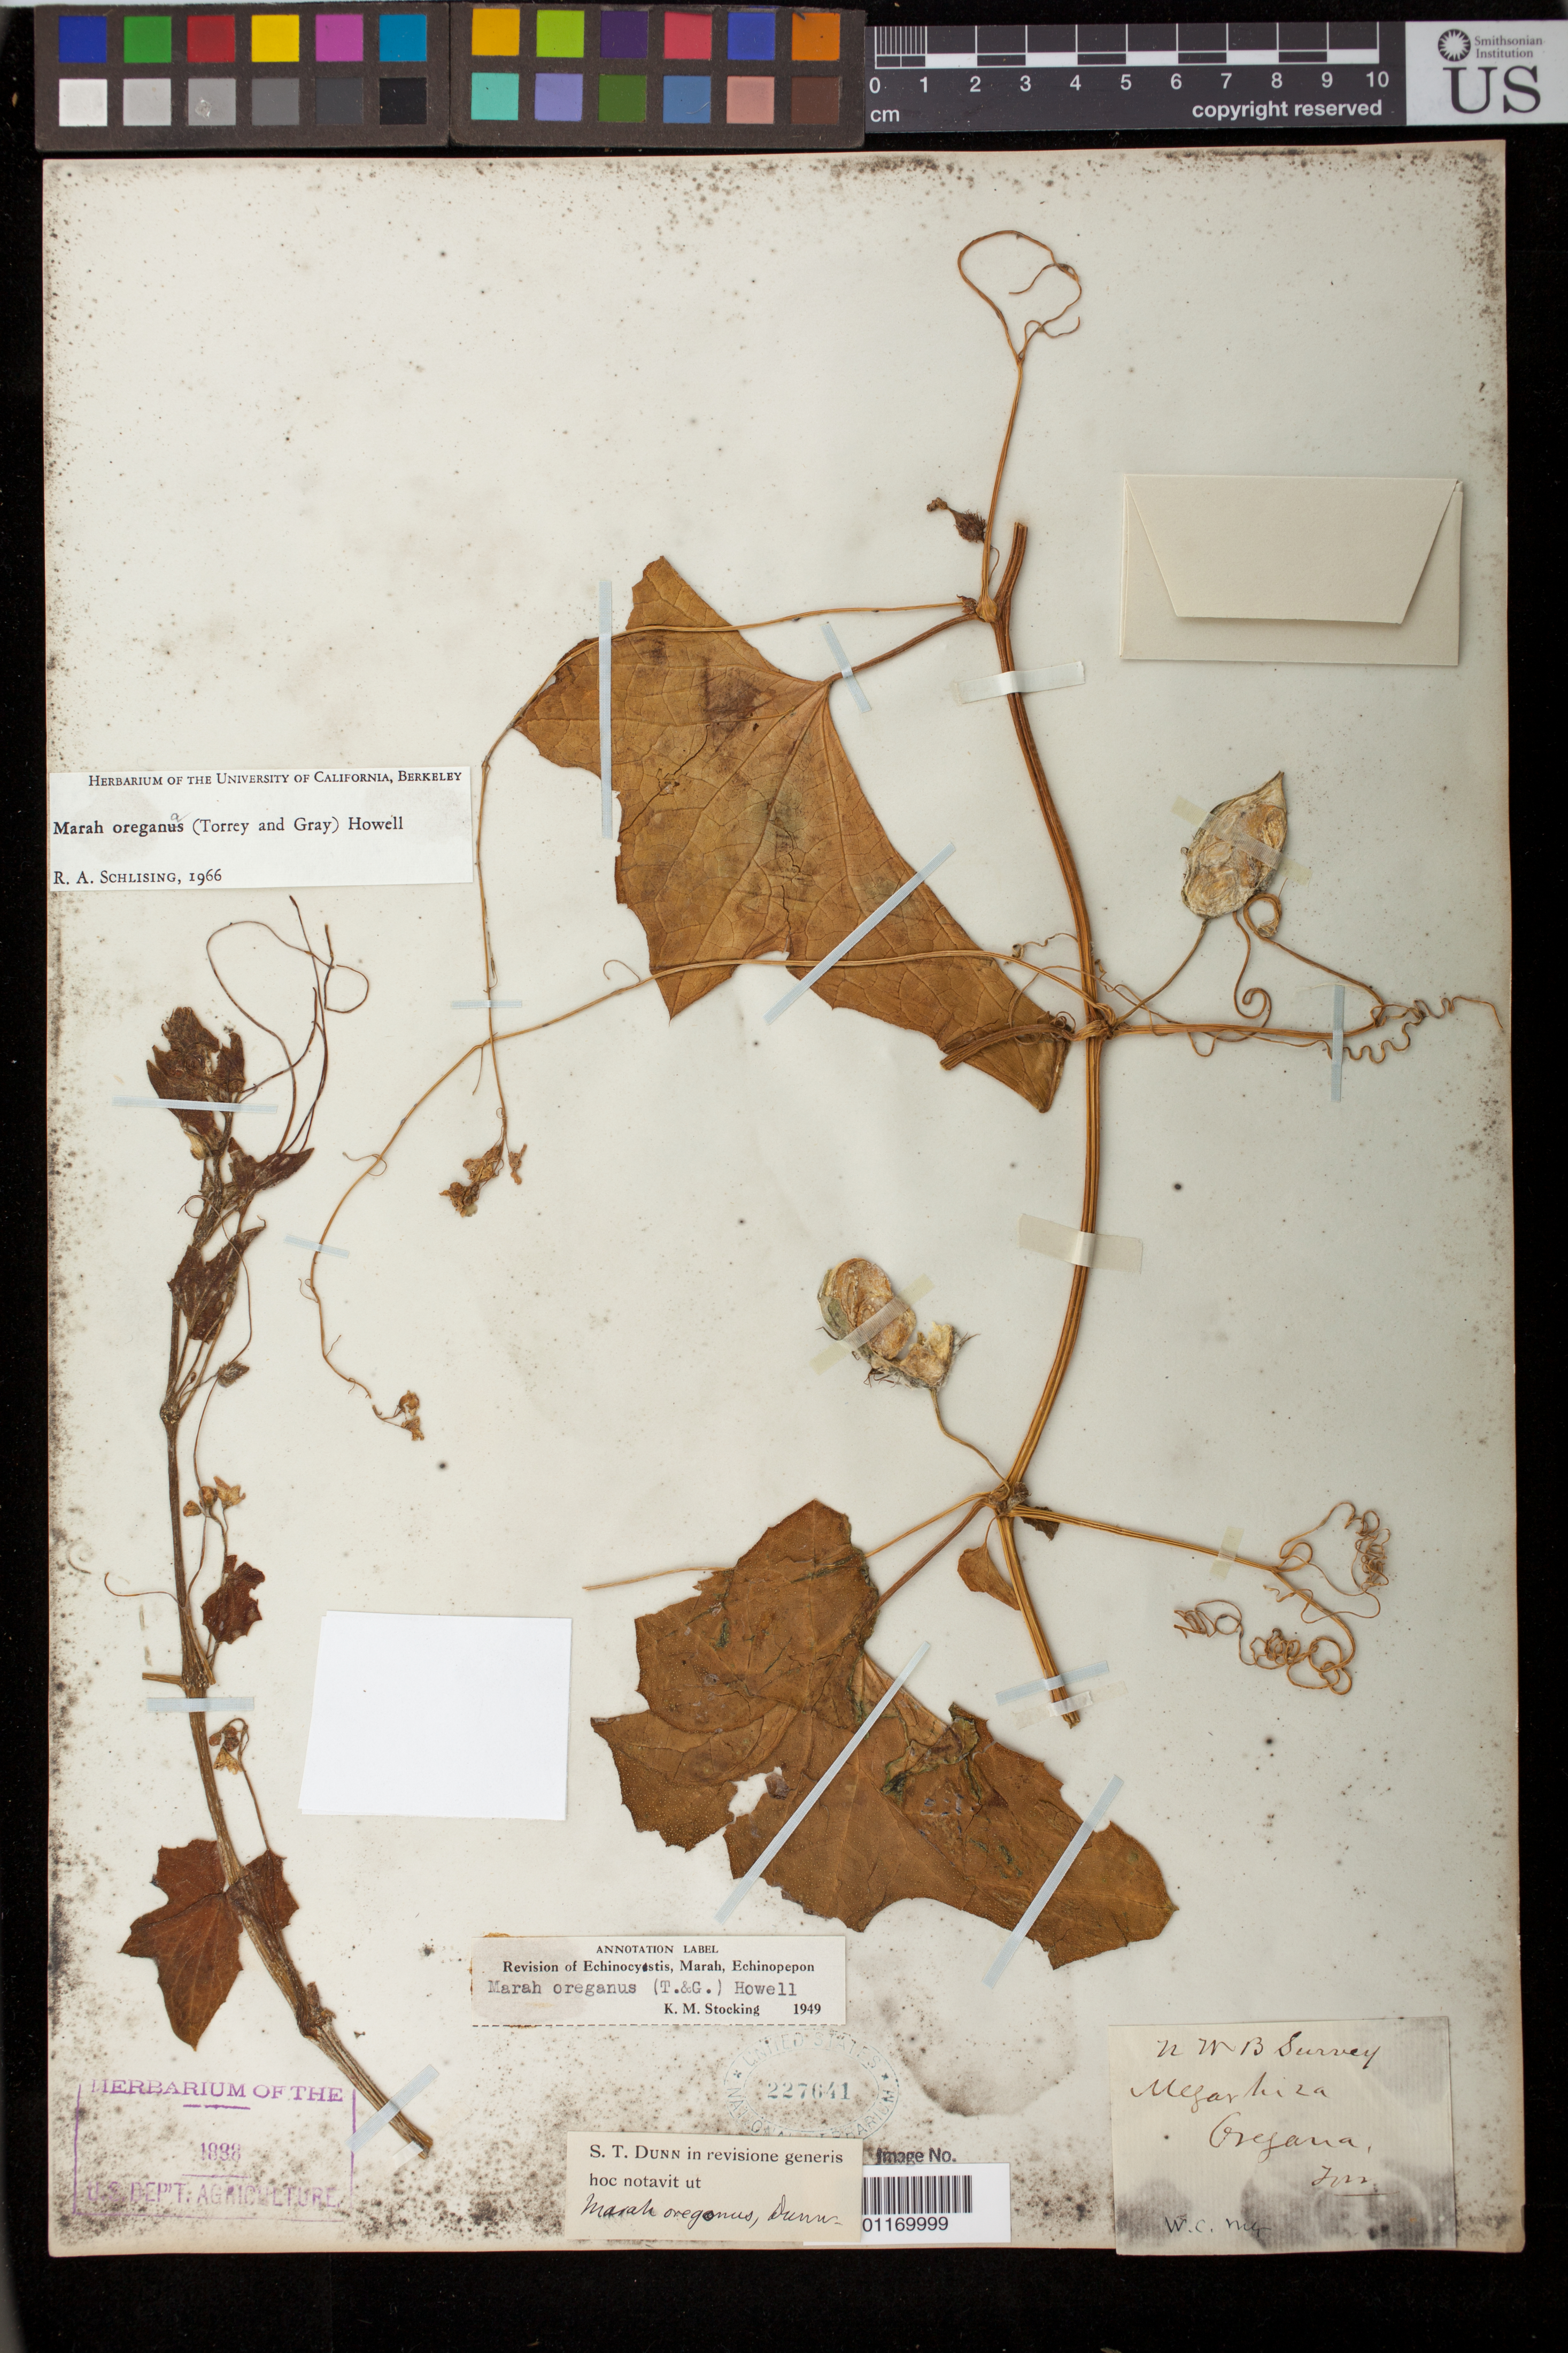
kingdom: Plantae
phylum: Tracheophyta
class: Magnoliopsida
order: Cucurbitales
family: Cucurbitaceae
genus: Marah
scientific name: Marah oregana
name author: (Torr. & A. Gray) Howell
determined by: Schlising, R. A.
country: United States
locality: [W.C. Mts] West Cascade Mts.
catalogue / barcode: US 227641